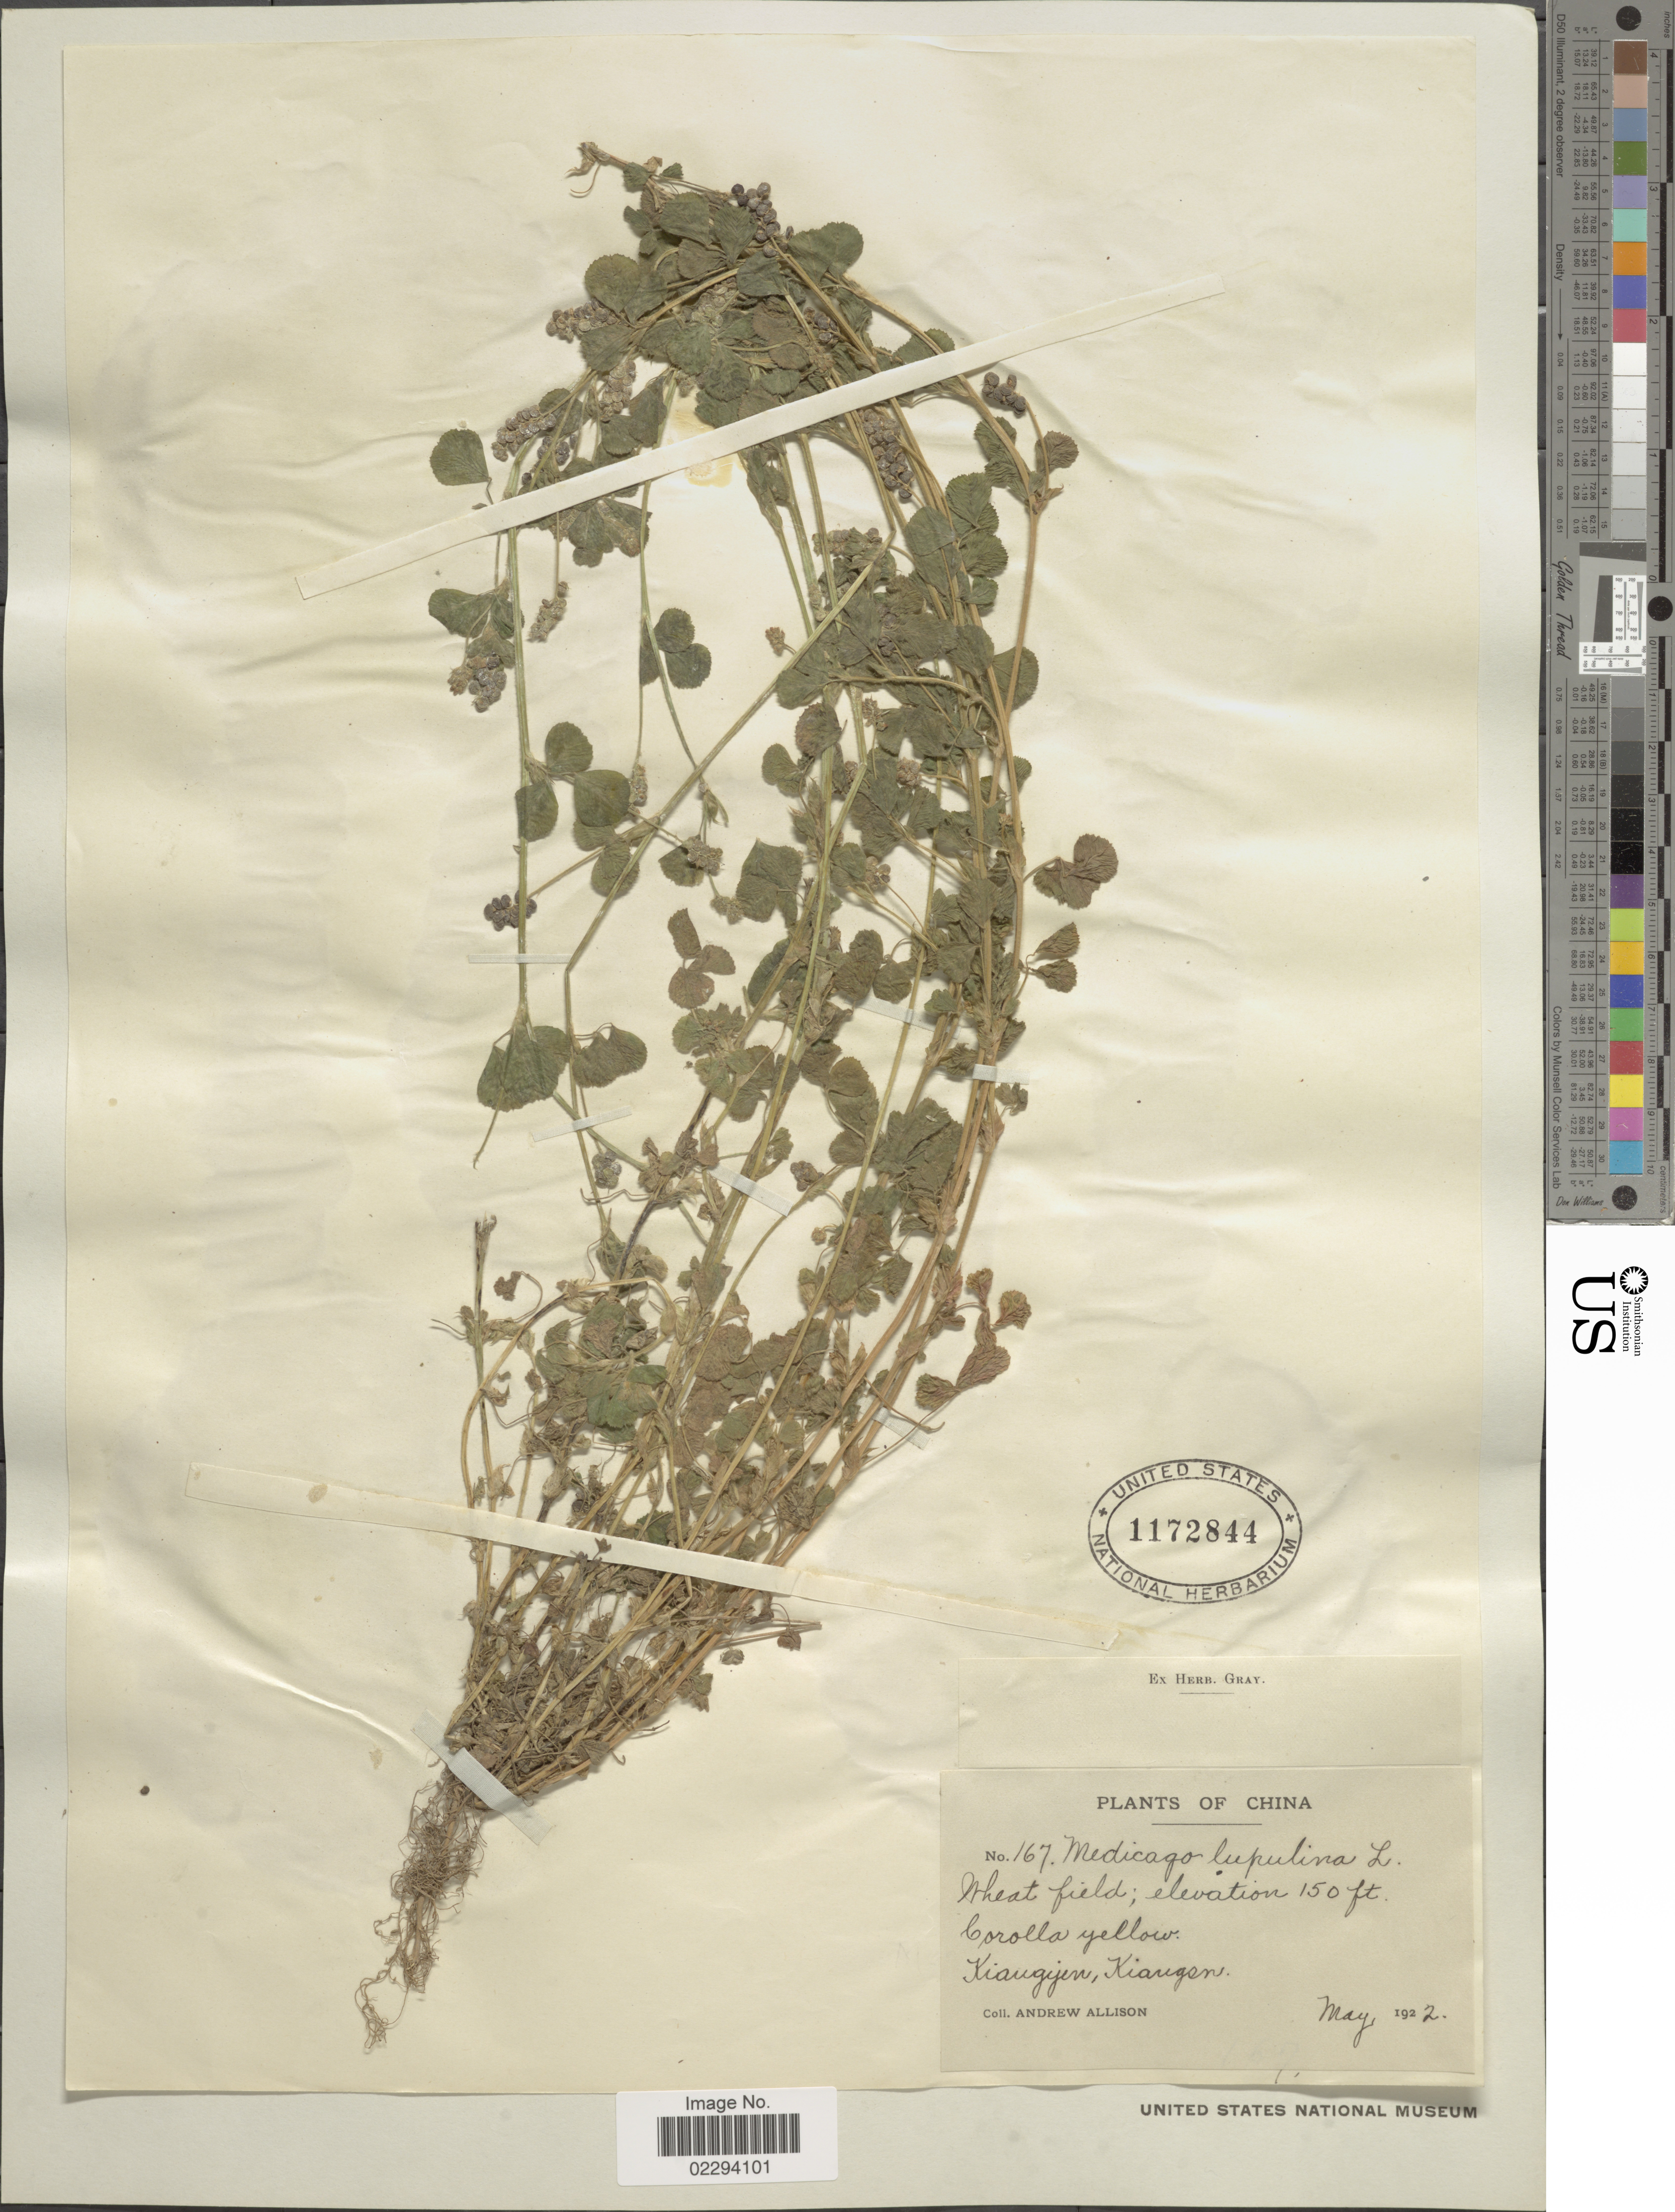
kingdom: Plantae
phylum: Tracheophyta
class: Magnoliopsida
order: Fabales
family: Fabaceae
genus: Medicago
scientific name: Medicago lupulina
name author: L.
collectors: A. Allison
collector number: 167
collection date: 1922-05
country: China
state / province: Jiangsu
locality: Kiangijen, Kiangsu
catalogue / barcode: US 1172844